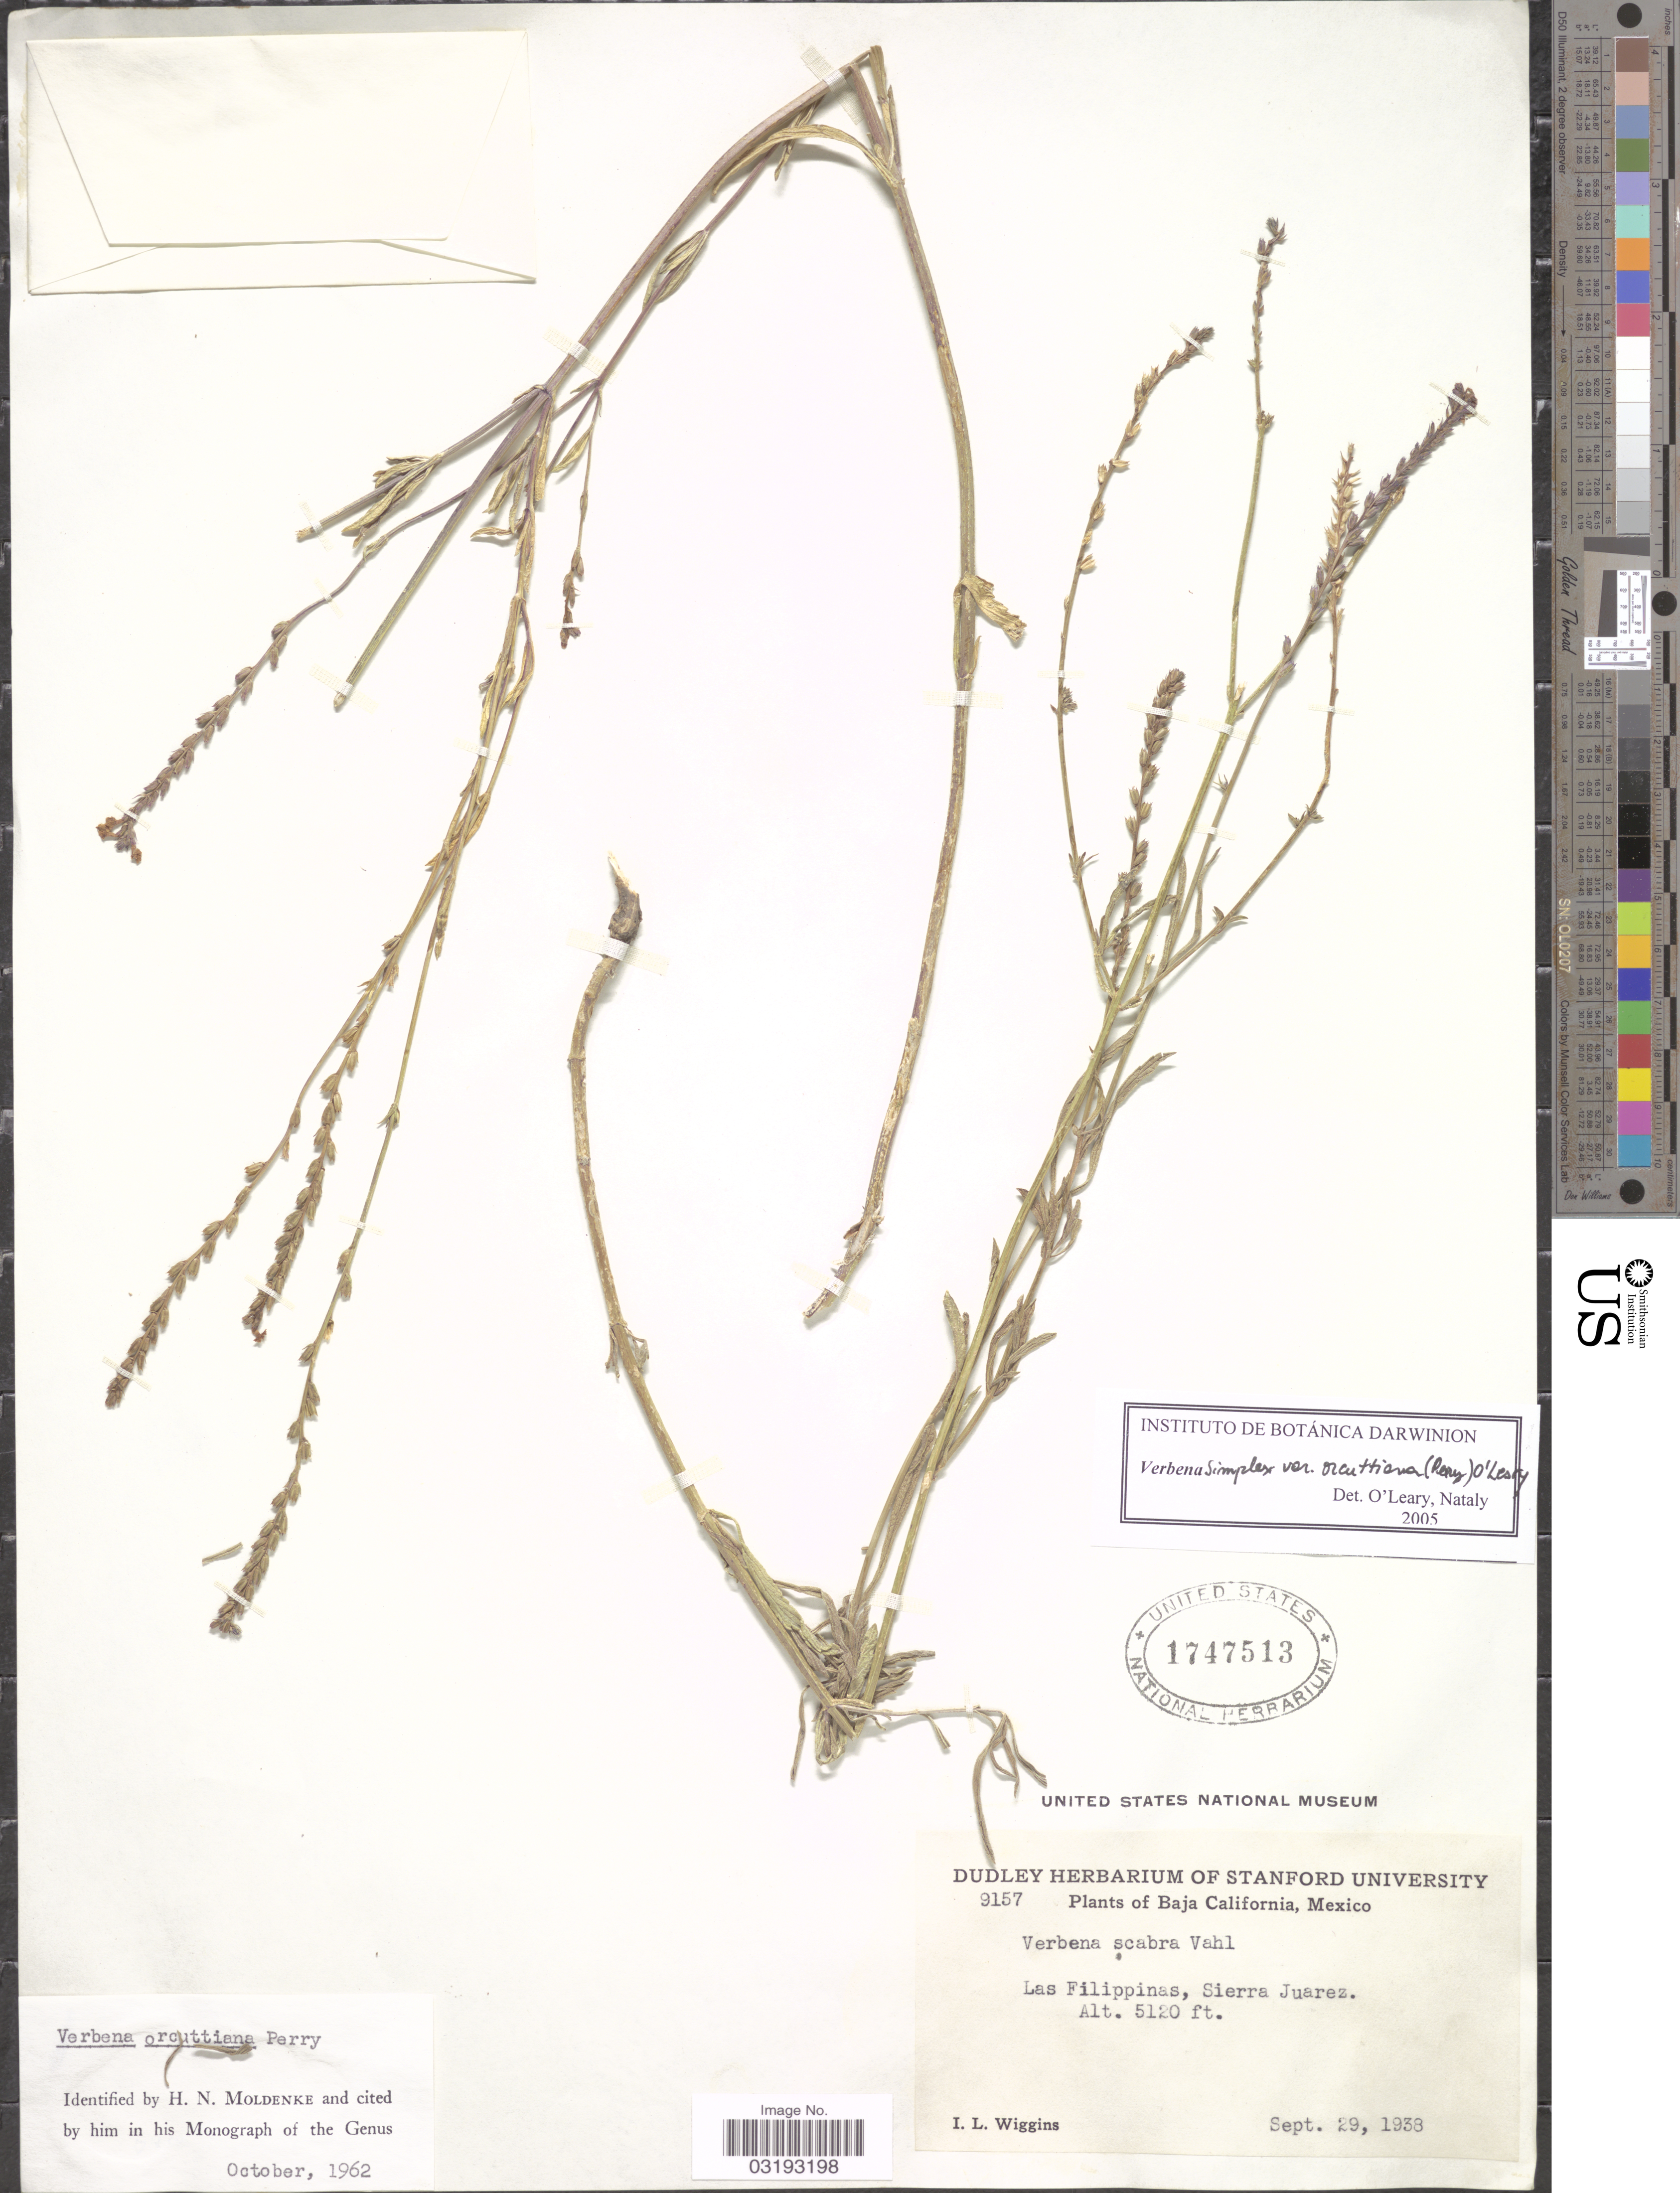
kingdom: Plantae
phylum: Tracheophyta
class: Magnoliopsida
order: Lamiales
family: Verbenaceae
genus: Verbena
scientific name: Verbena simplex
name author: F. Lehm.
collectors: I. L. Wiggins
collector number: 9157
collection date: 1938-09-29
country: Mexico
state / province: Baja California Norte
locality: Las Filippinas, Sierra Juarez.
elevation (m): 1561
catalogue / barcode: US 1747513